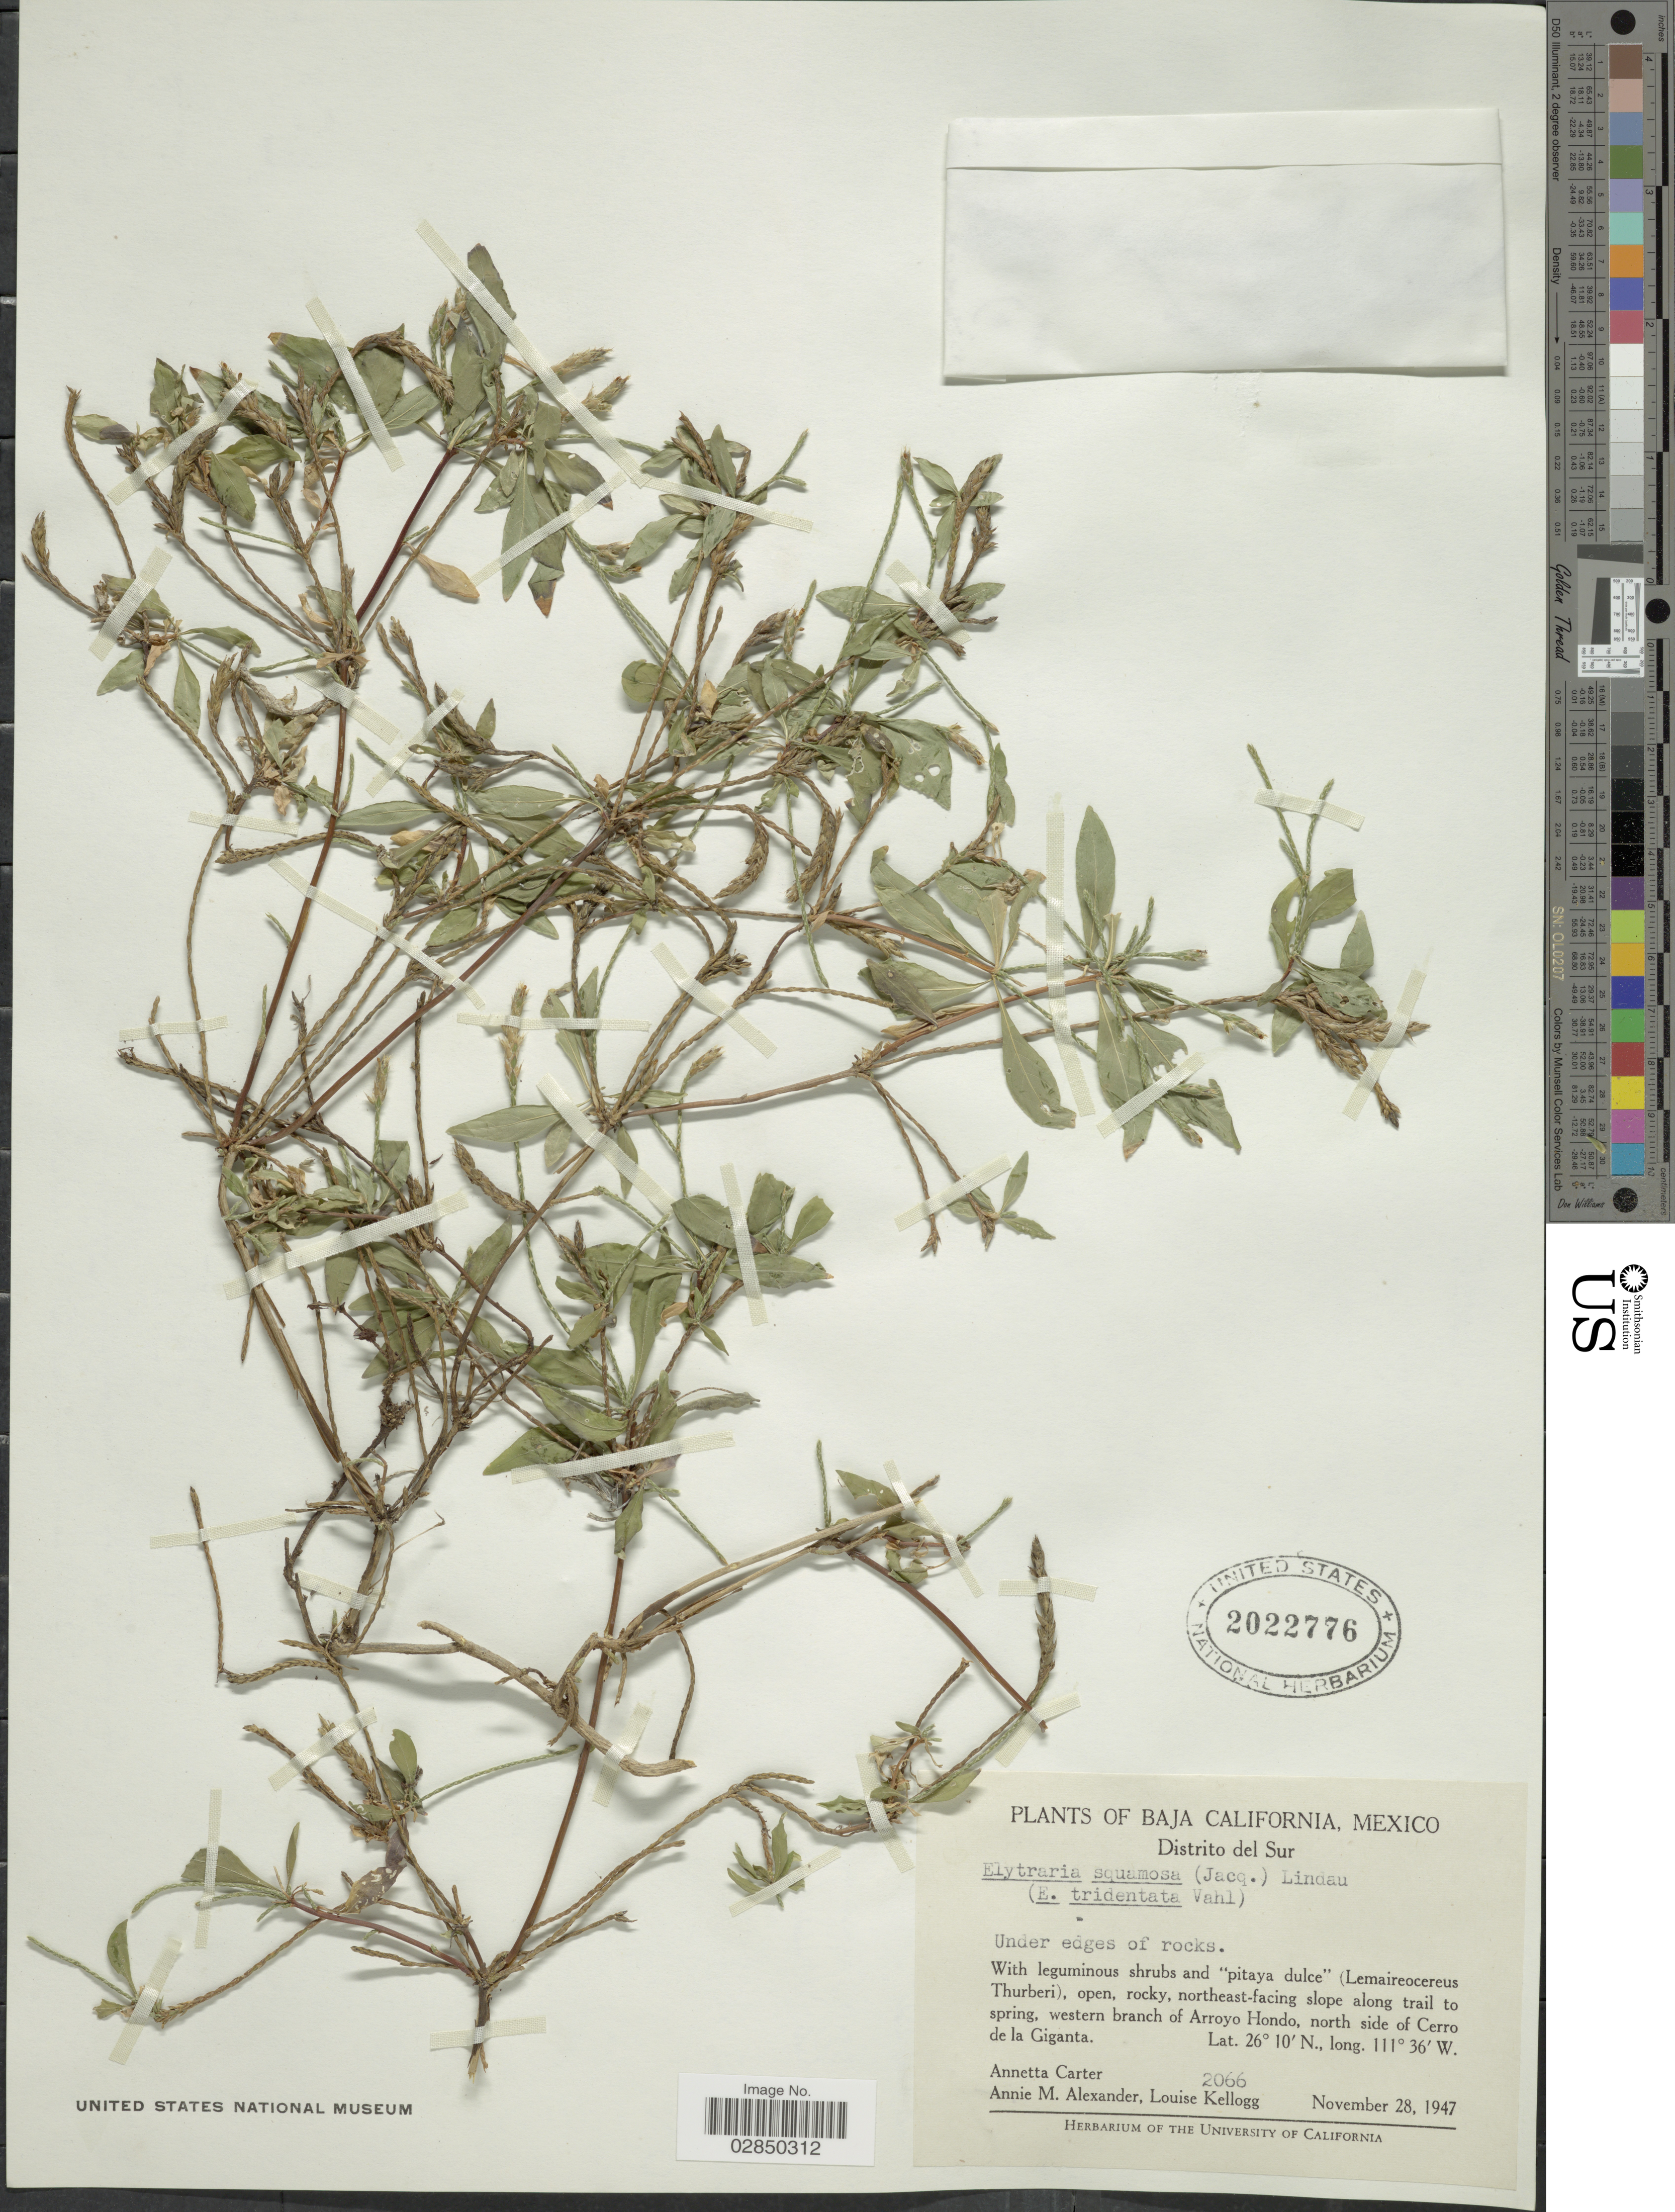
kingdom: Plantae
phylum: Tracheophyta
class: Magnoliopsida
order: Lamiales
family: Acanthaceae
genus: Elytraria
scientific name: Elytraria imbricata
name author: (Vahl) Pers.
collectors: A. Carter, A. M. Alexander & L. Kellogg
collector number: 2066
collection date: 1947-11-28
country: Mexico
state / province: Baja California Sur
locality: Distrito del Sur. northeast-facing slope along trail to spring, western branch of Arroyo Hondo, north side of Cerro de la Giganta.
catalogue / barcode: US 2022776